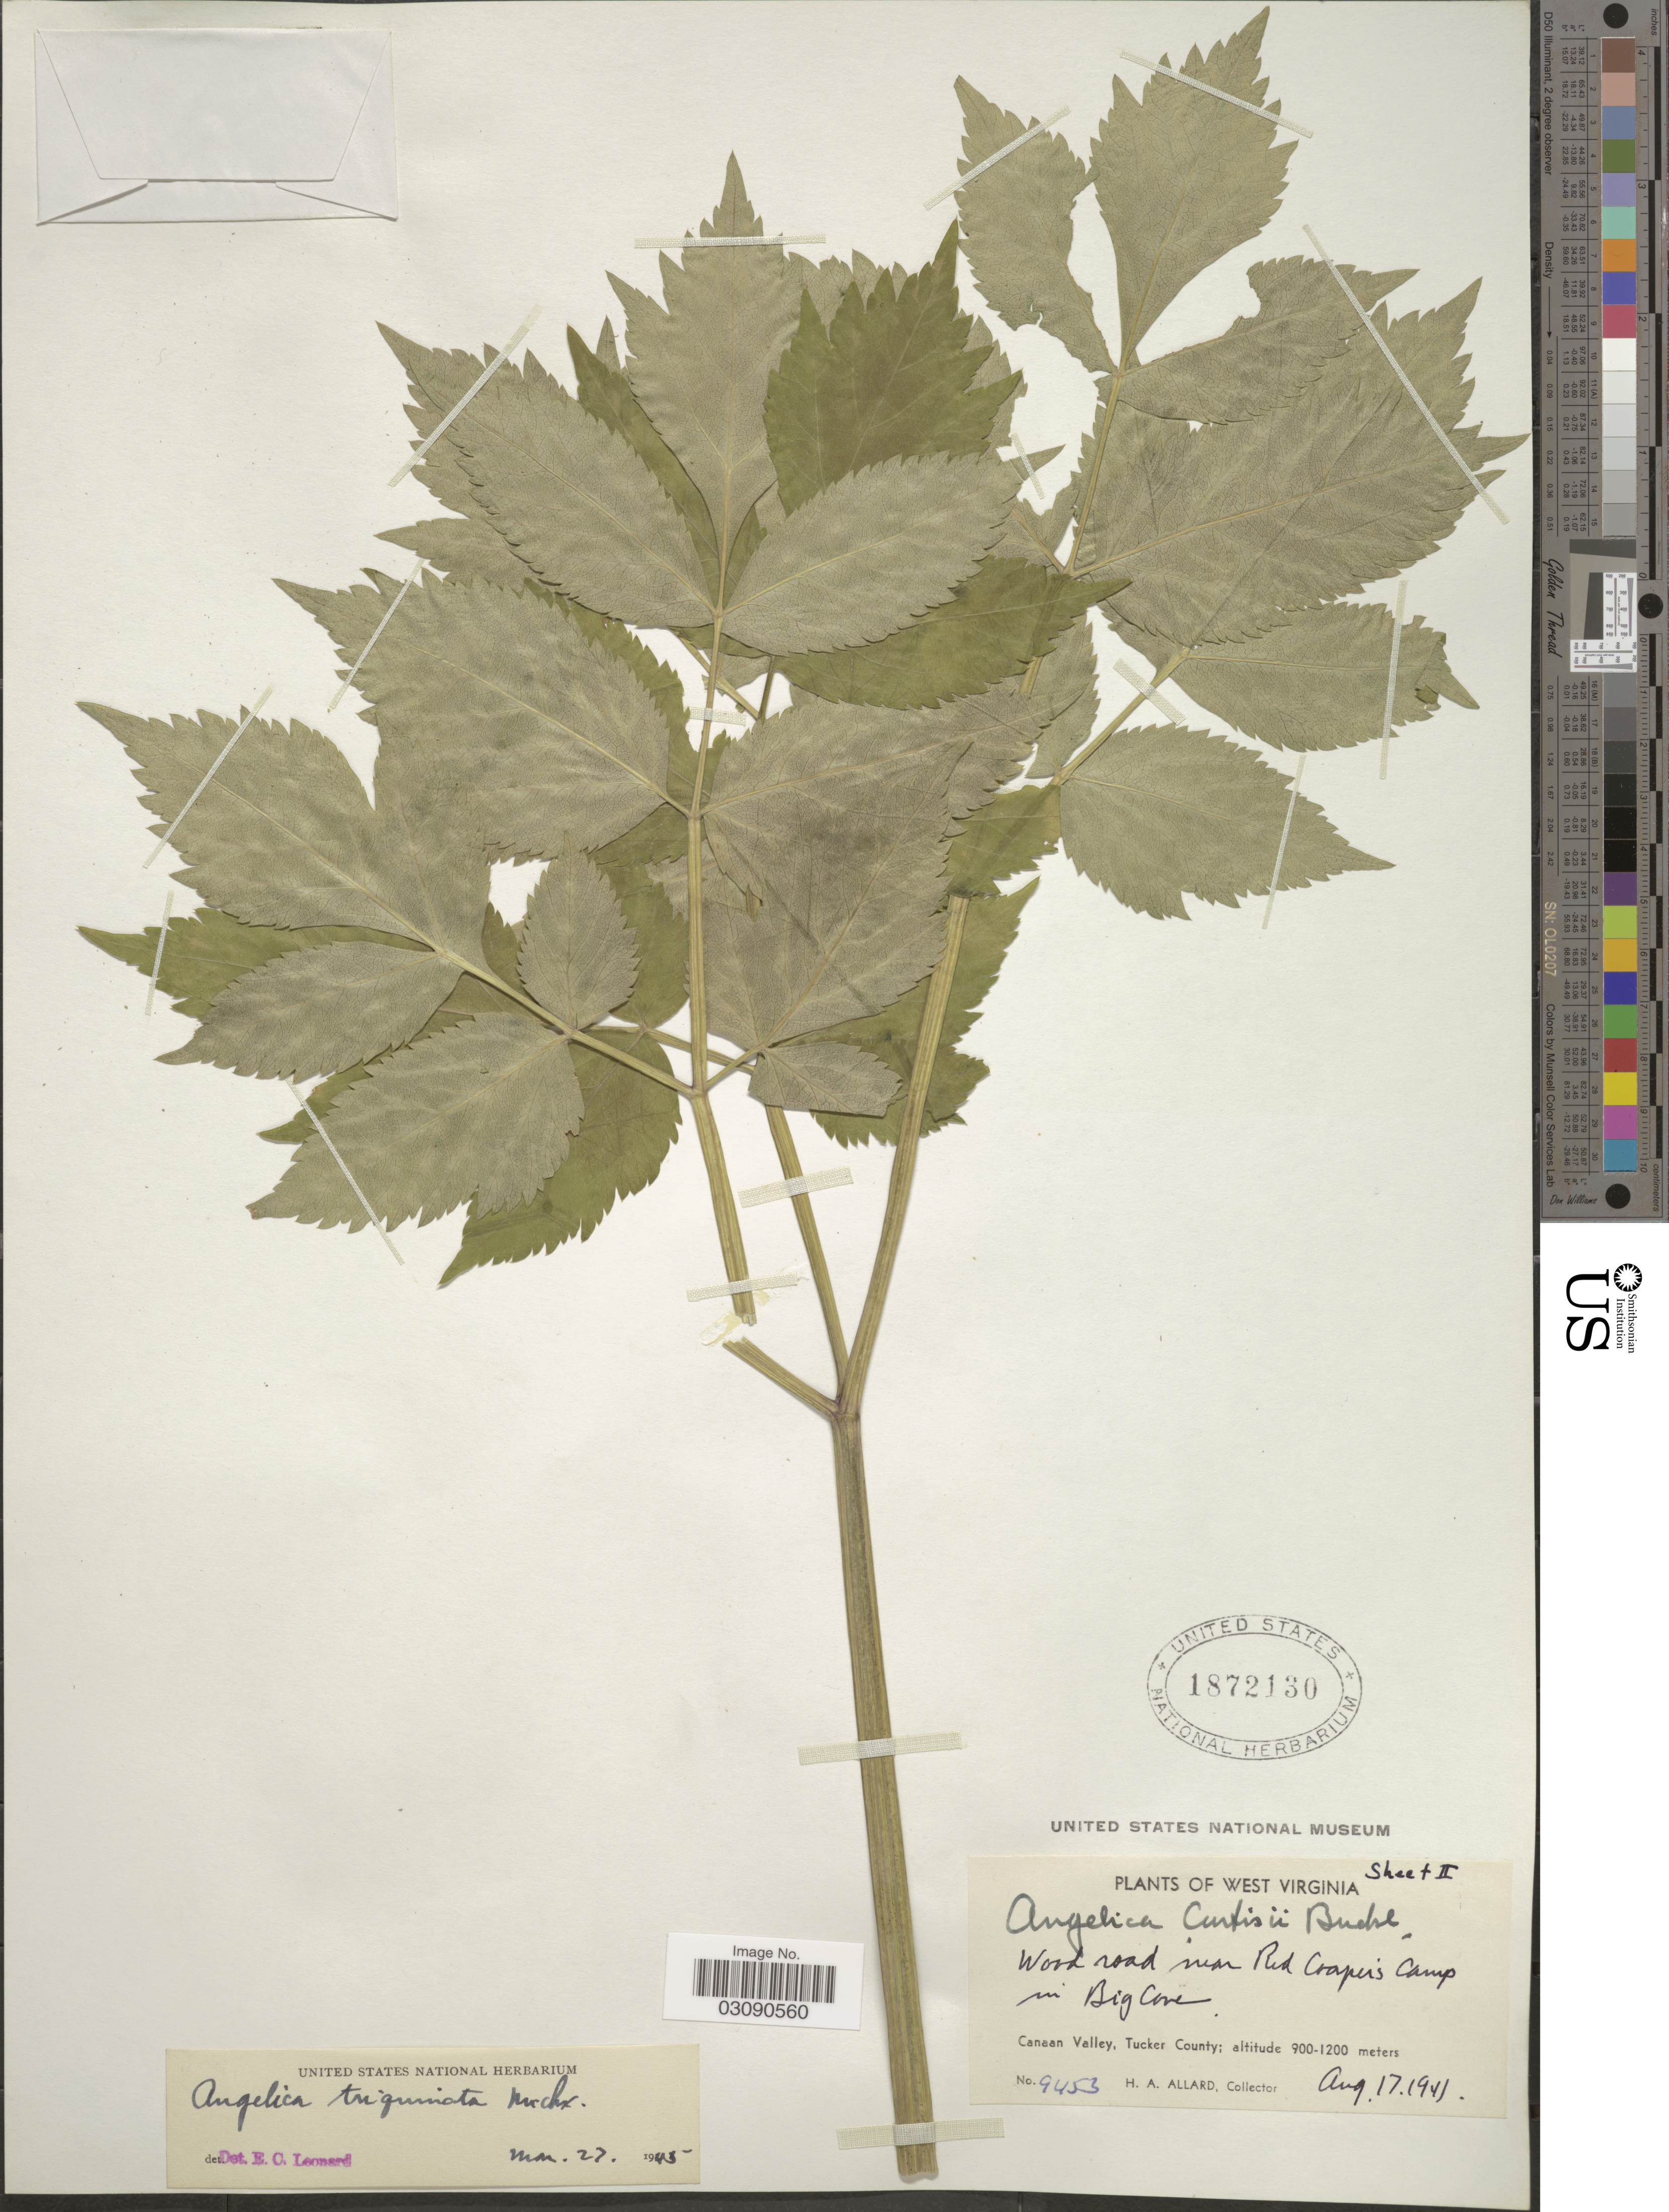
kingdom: Plantae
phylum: Tracheophyta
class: Magnoliopsida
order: Apiales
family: Apiaceae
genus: Angelica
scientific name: Angelica triquinata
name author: Michx.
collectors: H. A. Allard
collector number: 9453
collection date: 1941-08-17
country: United States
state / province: West Virginia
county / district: Tucker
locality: Wood road near Red Craper's Camp in Big Cove. Canaan Valley, Tucker County.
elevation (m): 900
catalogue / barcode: US 1872130